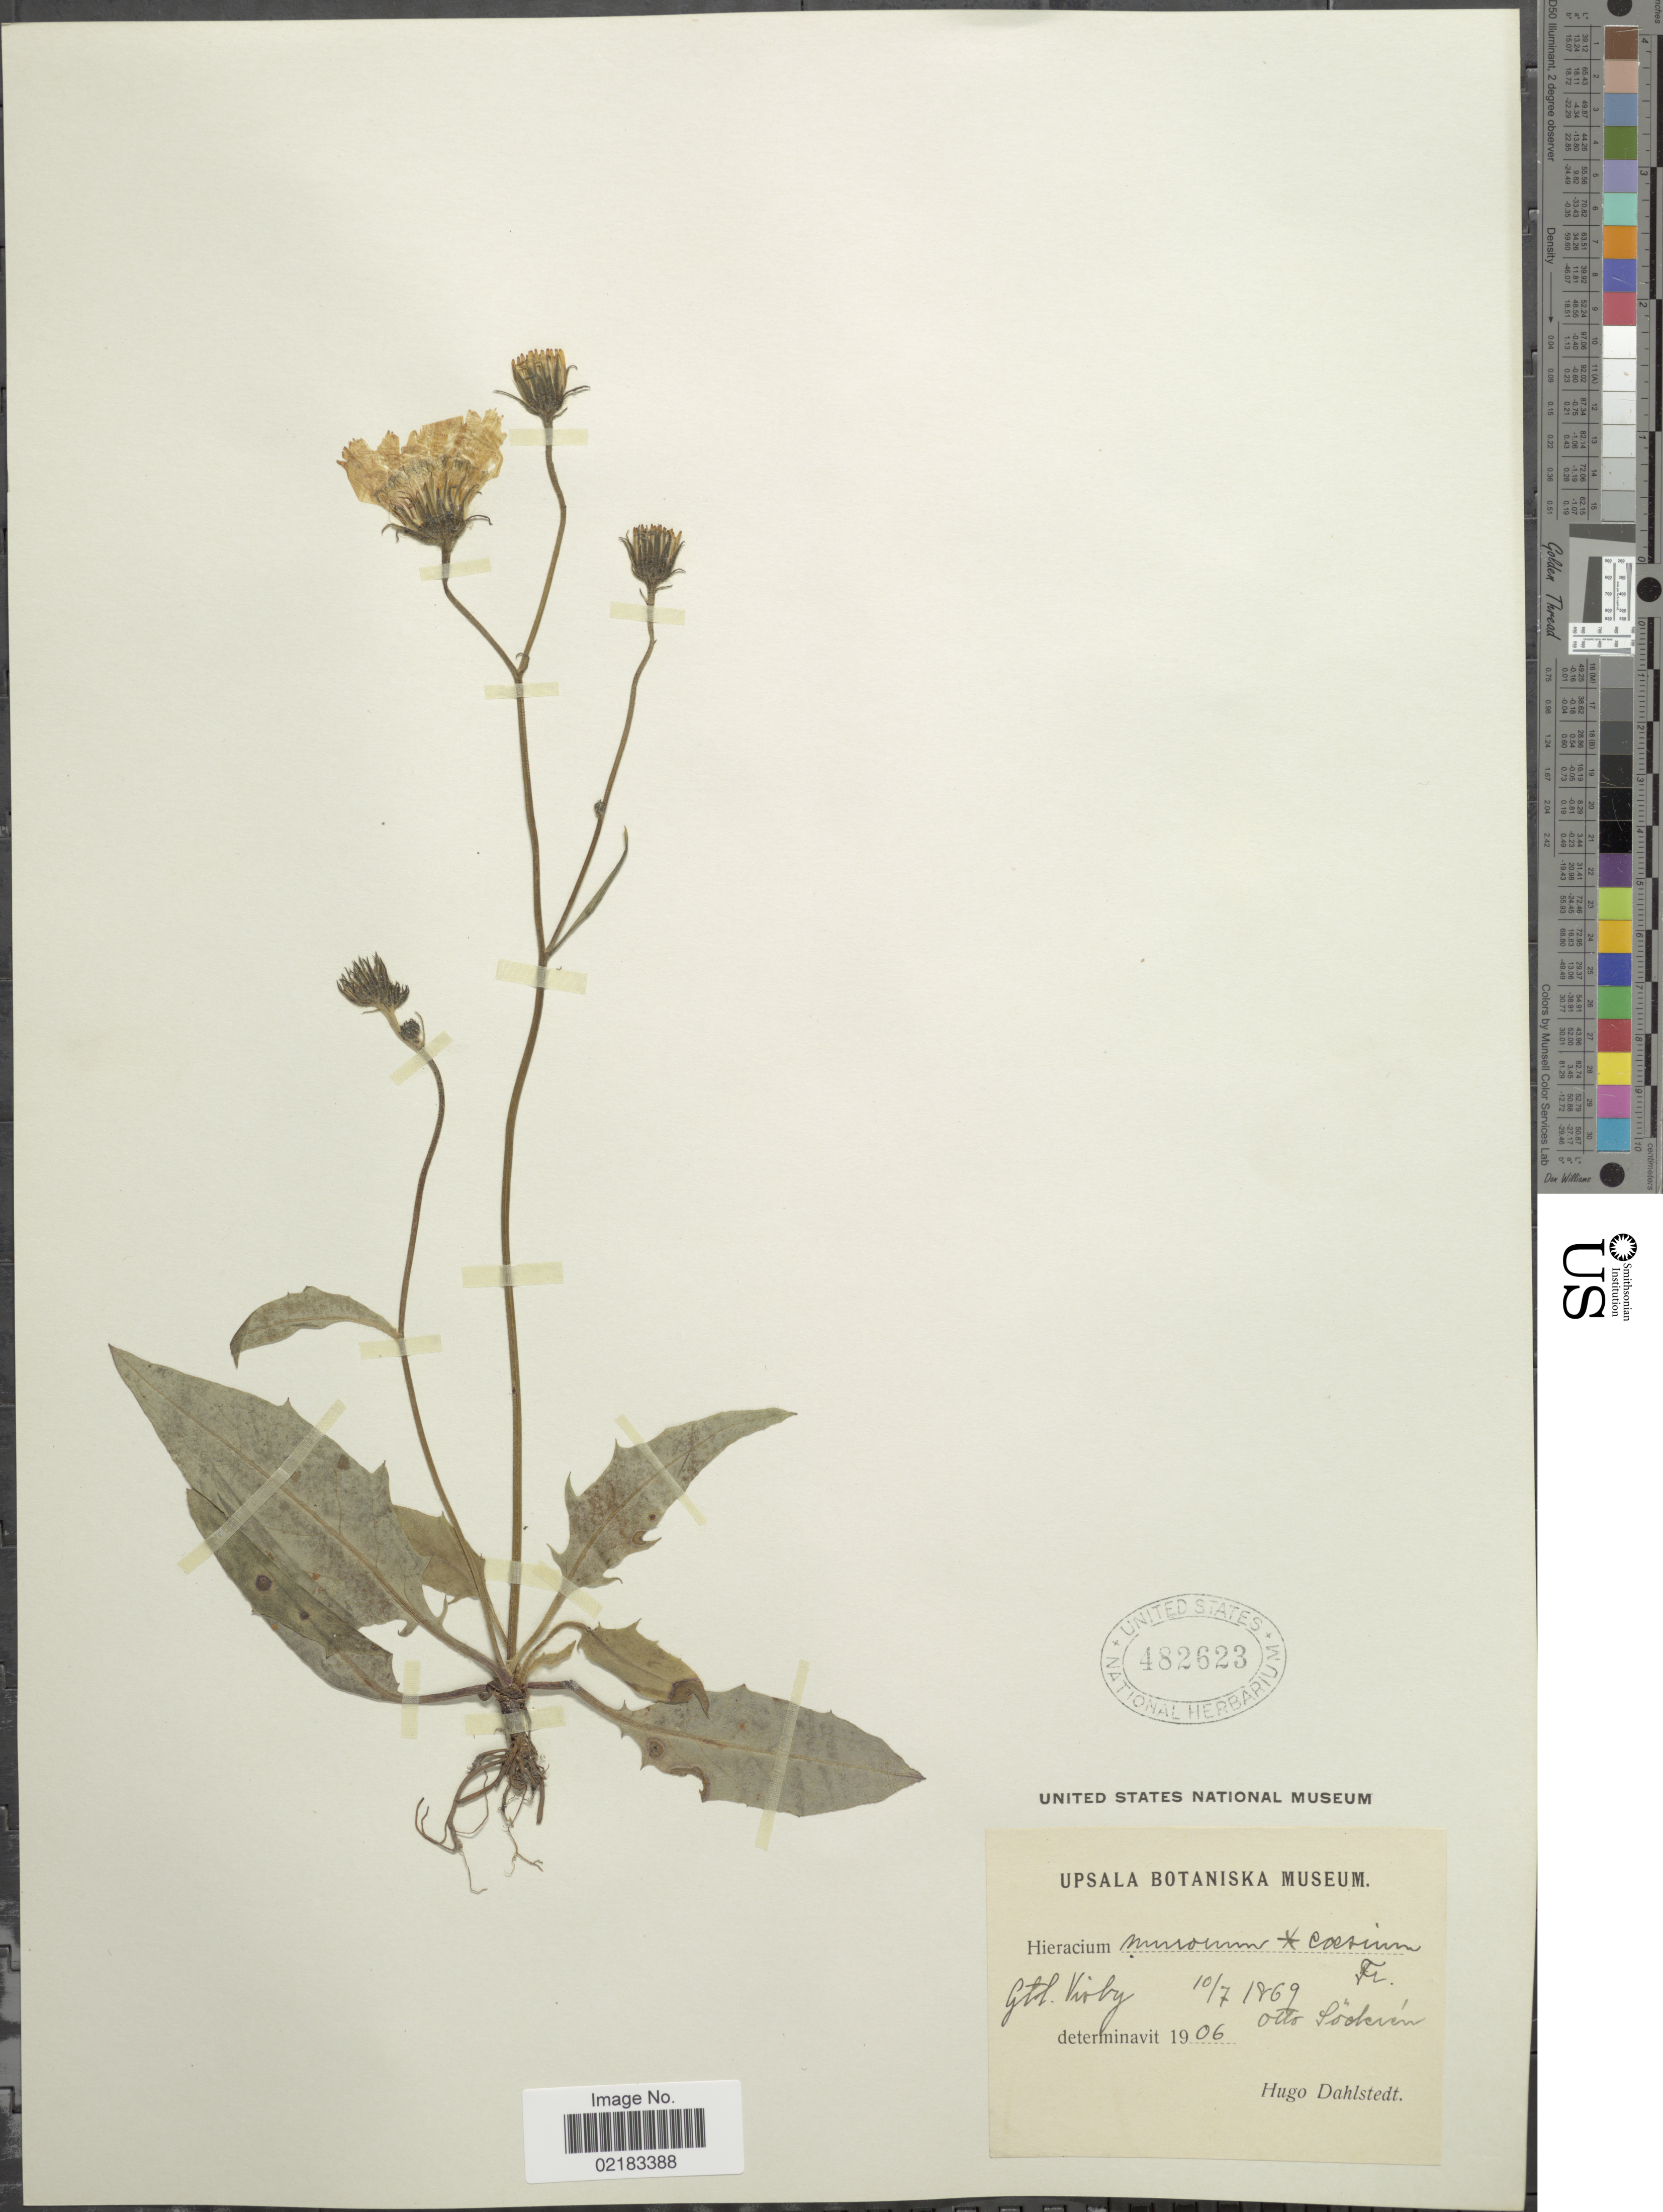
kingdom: Plantae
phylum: Tracheophyta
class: Magnoliopsida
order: Asterales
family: Asteraceae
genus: Hieracium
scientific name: Hieracium murorum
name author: L.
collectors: O. Soderen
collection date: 1869-07-10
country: Sweden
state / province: Gotland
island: Gotland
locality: Gtl. Visby.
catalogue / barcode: US 482623